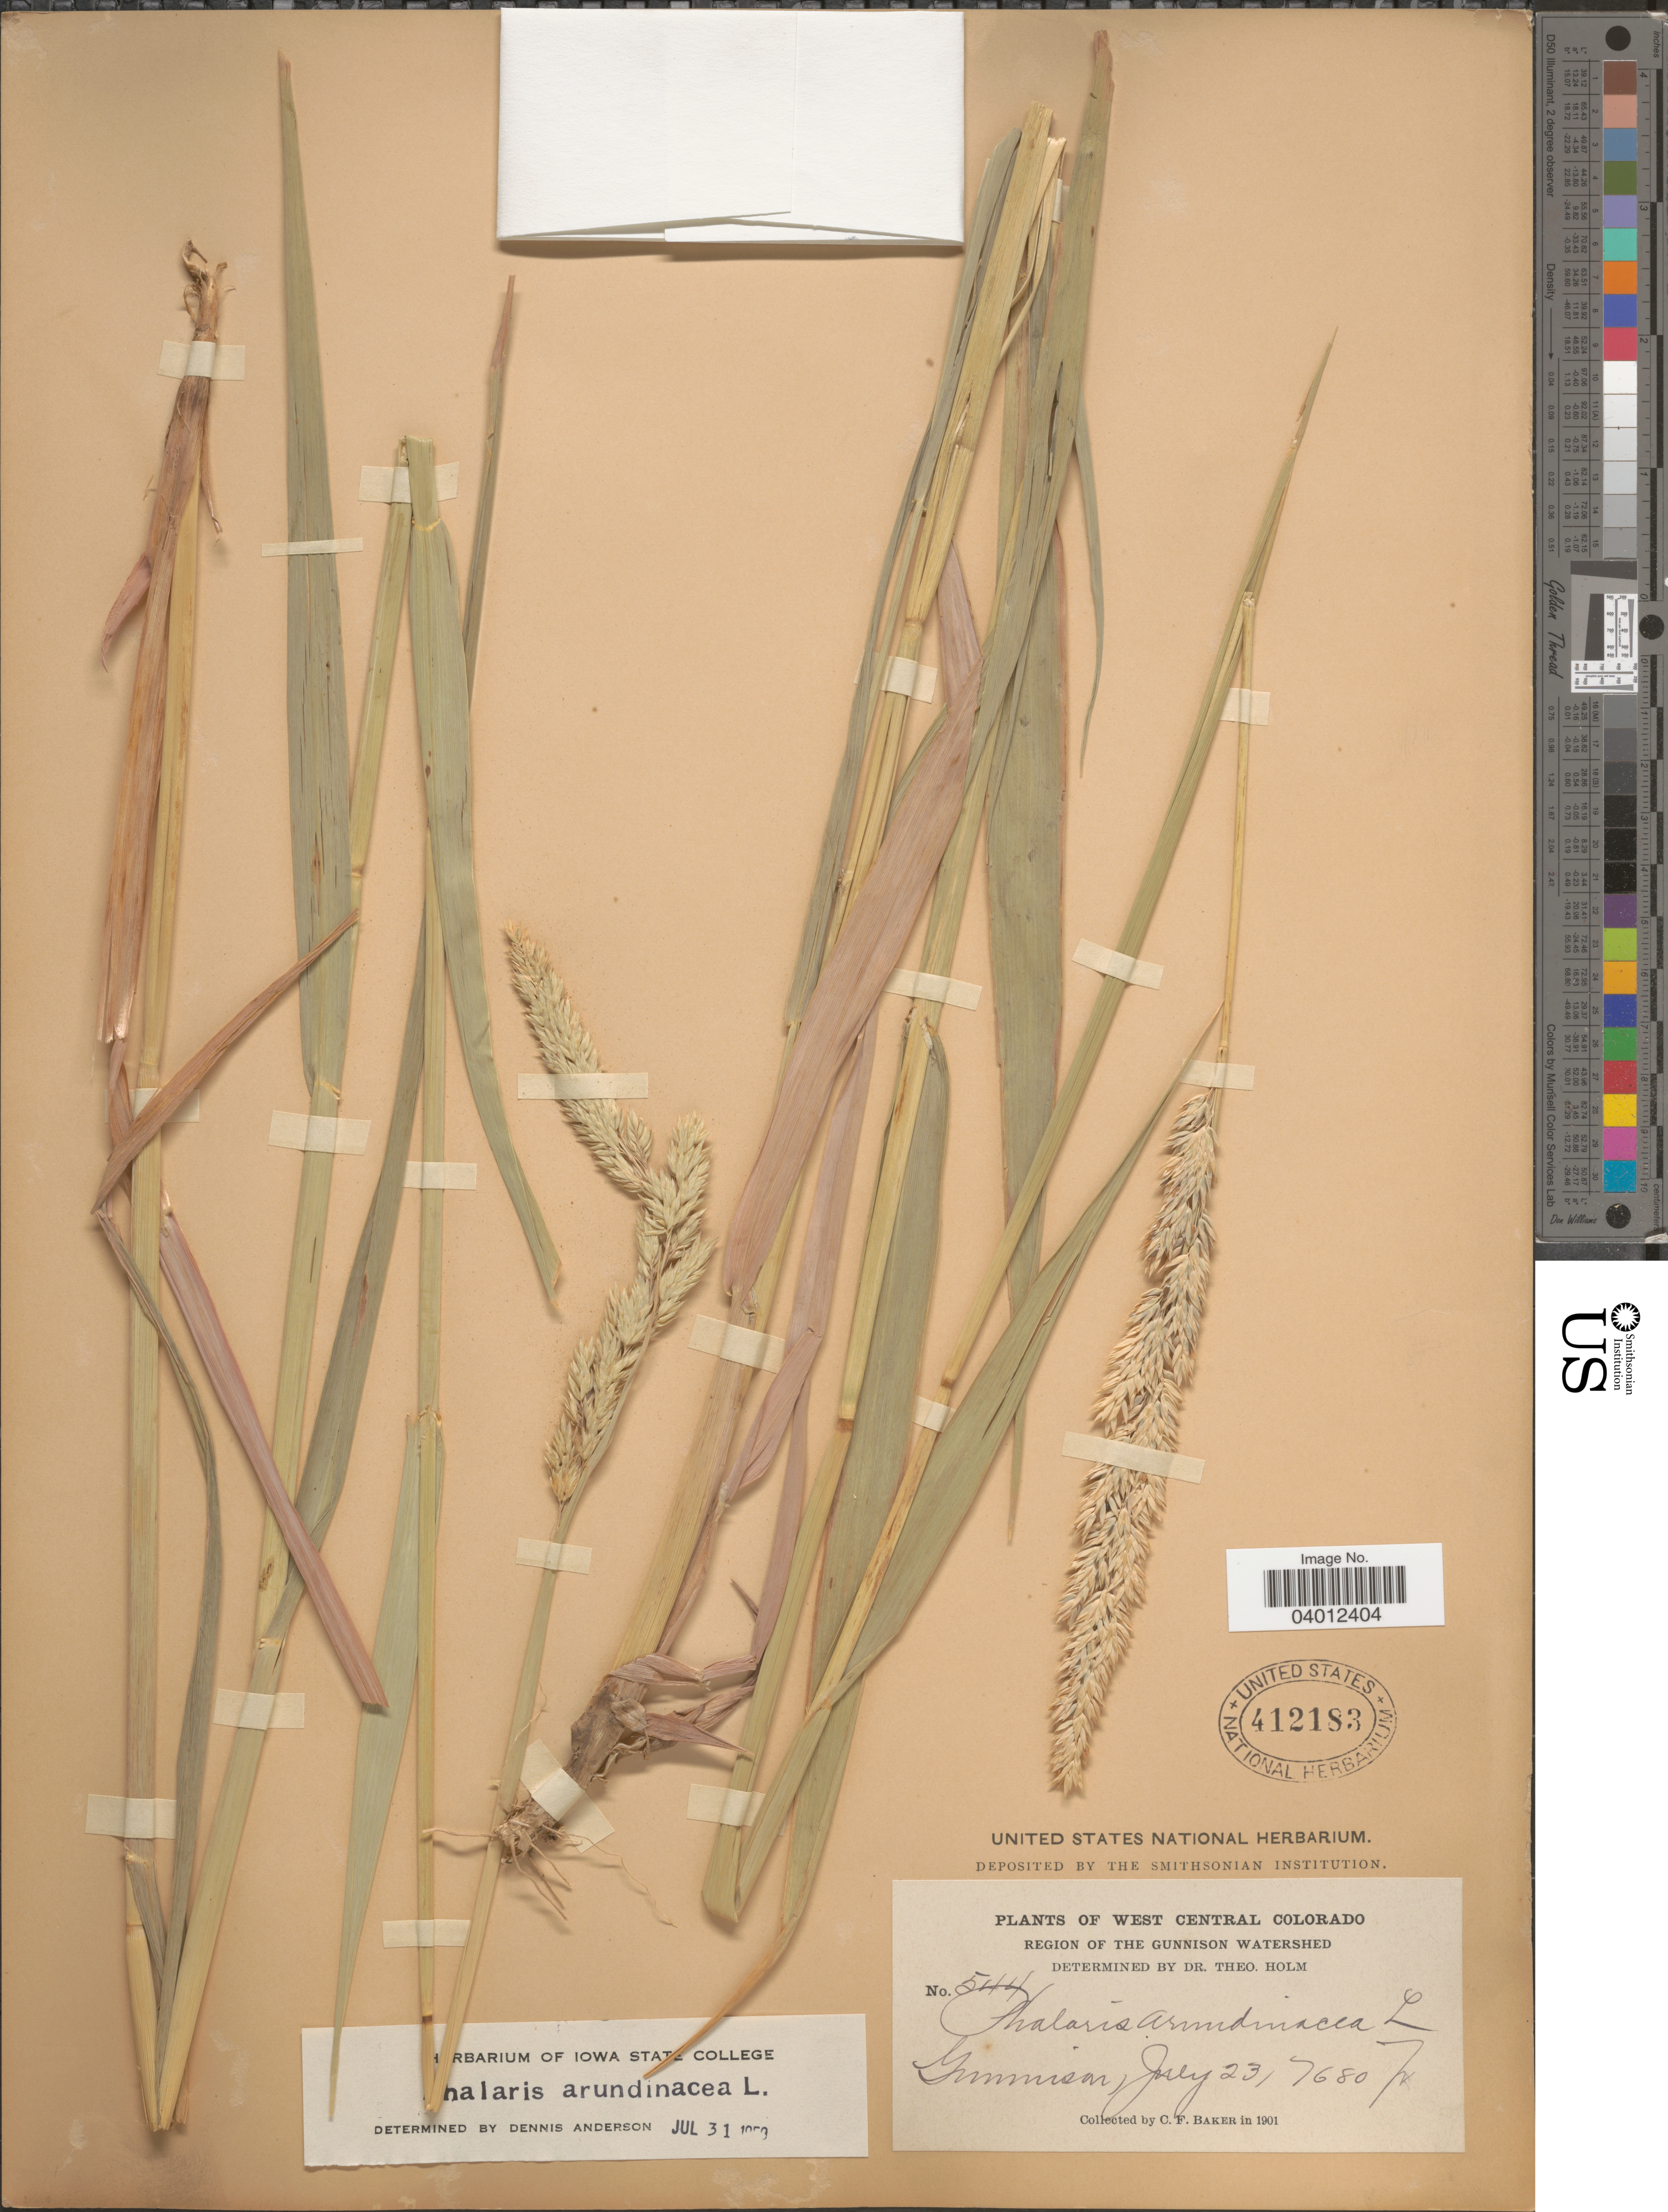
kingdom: Plantae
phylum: Tracheophyta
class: Liliopsida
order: Poales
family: Poaceae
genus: Phalaris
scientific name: Phalaris arundinacea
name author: L.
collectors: C. F. Baker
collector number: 544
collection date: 1901-07-23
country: United States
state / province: Colorado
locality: West Central Colorado. Region of the Gunnison Watershed. Gunnison.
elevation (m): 2341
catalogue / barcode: US 412183